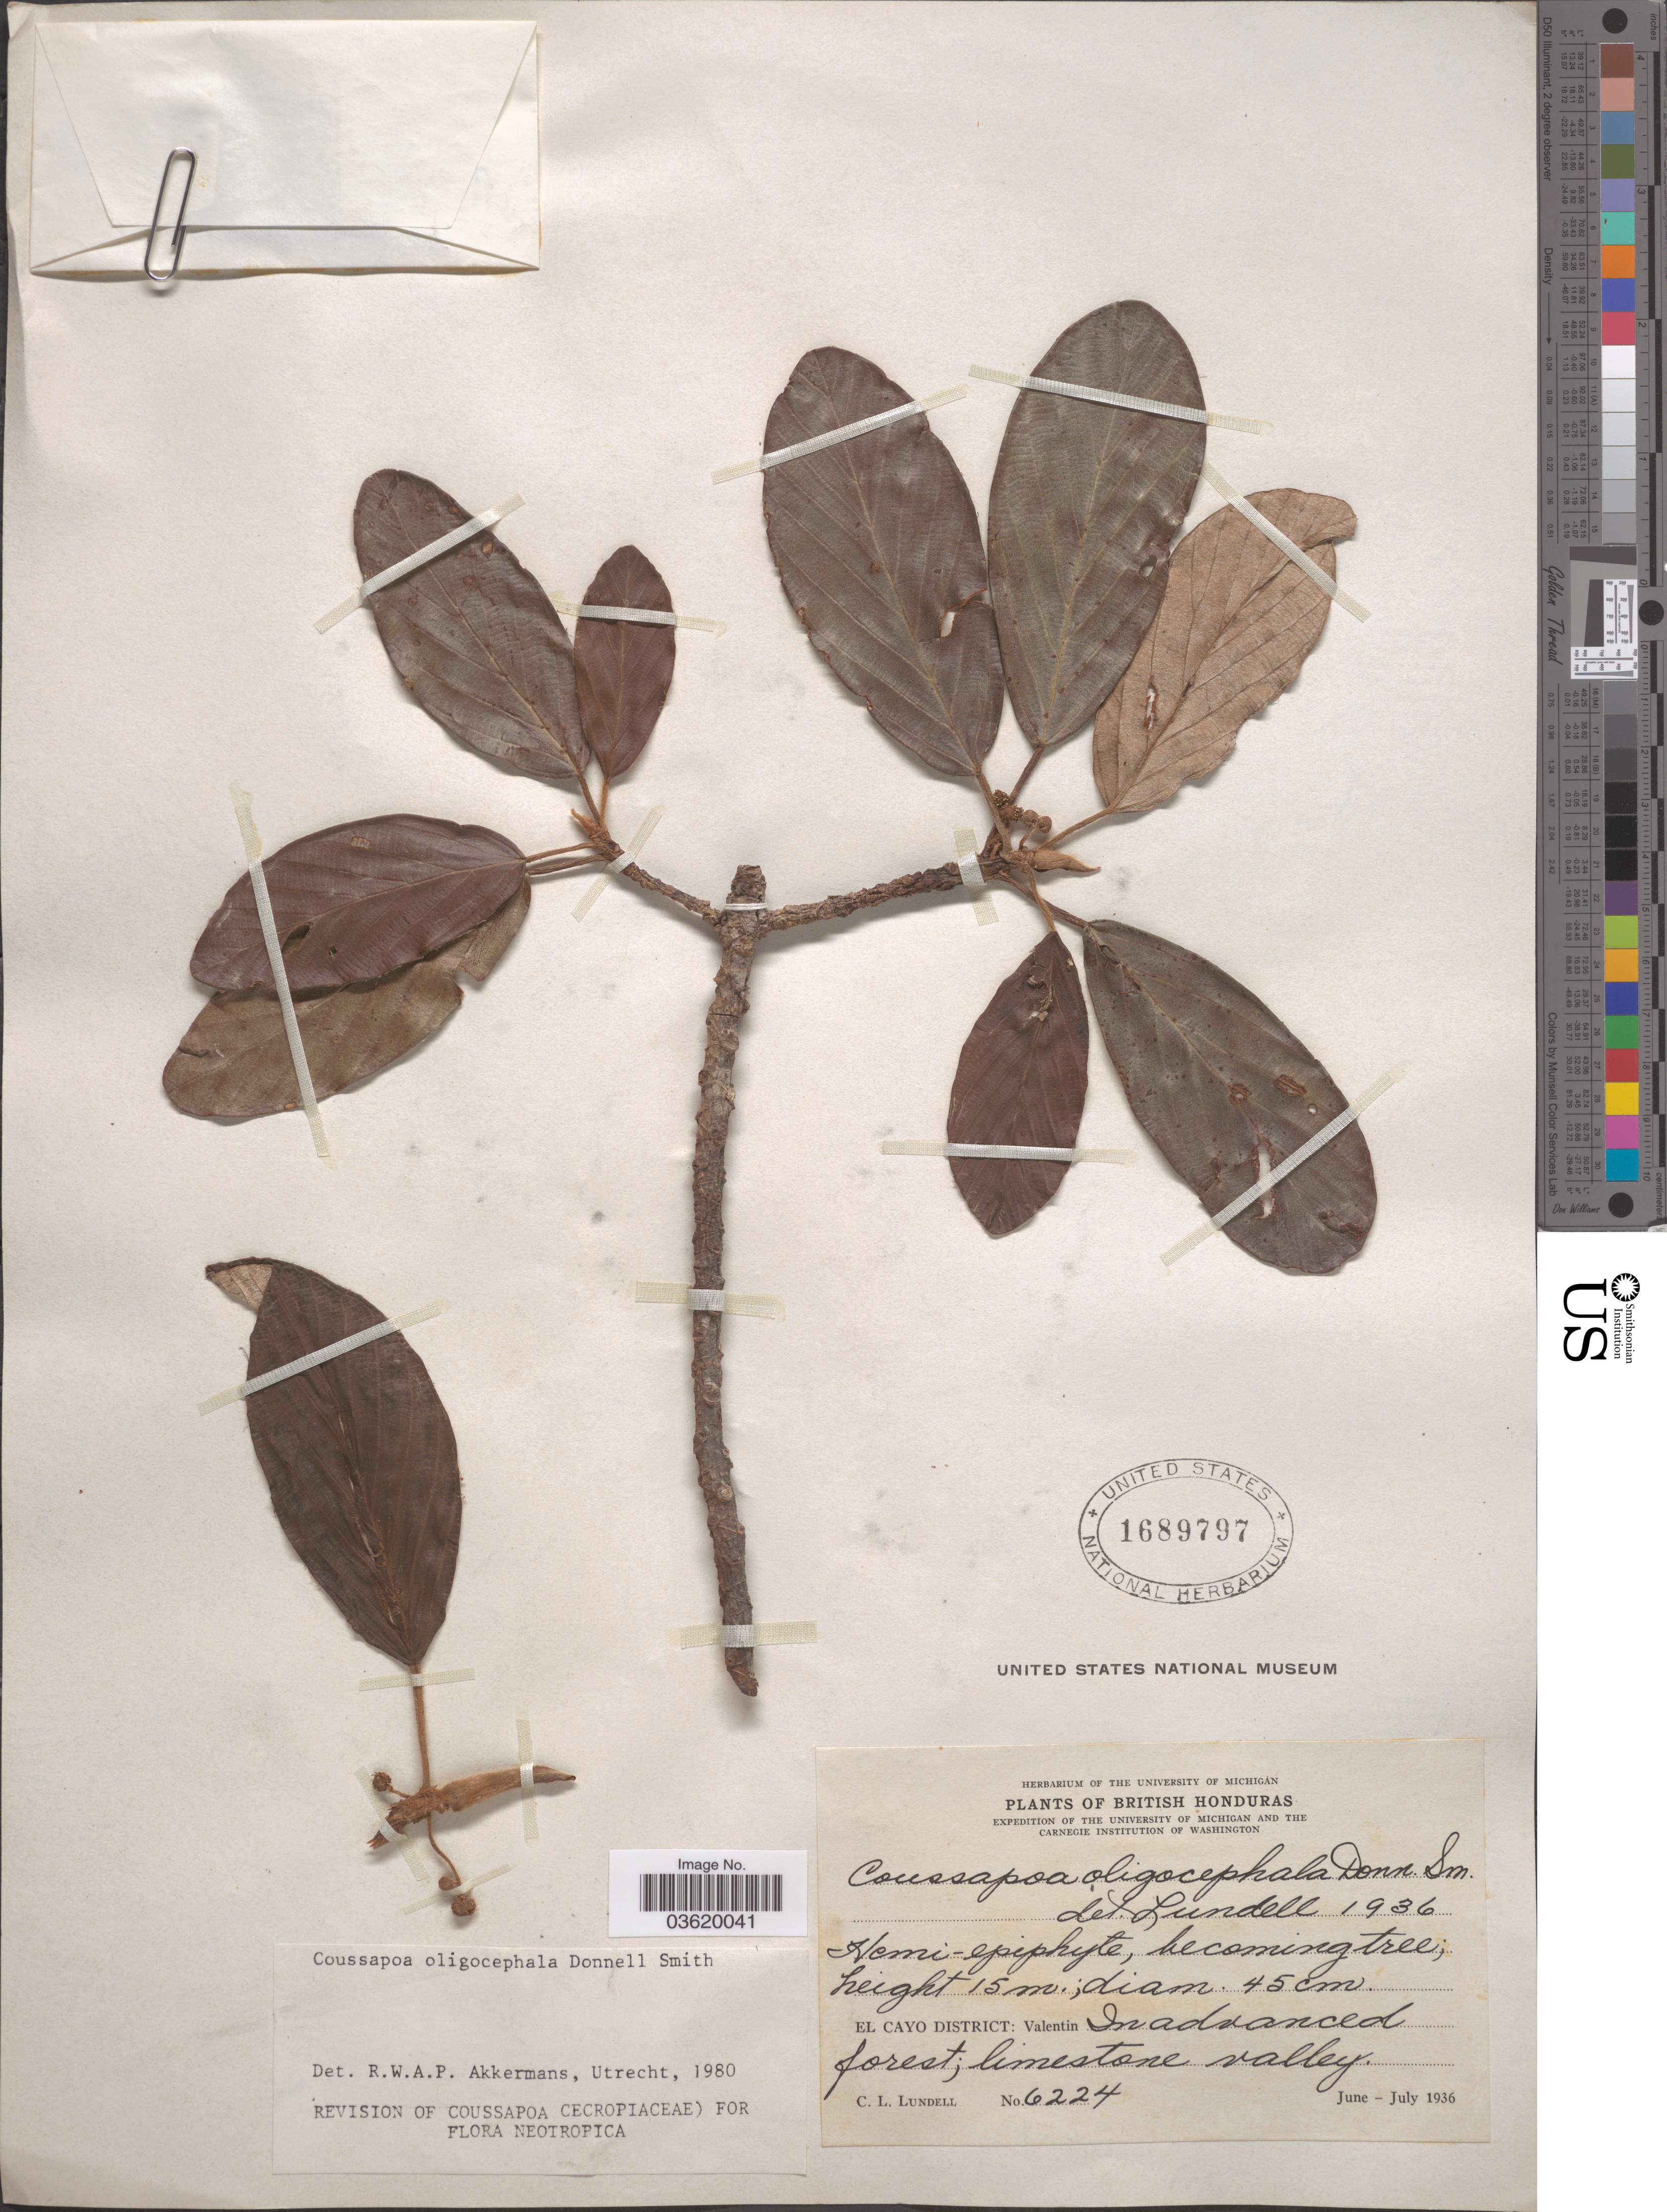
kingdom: Plantae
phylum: Tracheophyta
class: Magnoliopsida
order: Rosales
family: Urticaceae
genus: Coussapoa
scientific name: Coussapoa oligocephala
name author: Donn. Sm.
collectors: C. L. Lundell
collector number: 6224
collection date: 1936-06/1936-07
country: Belize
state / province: Cayo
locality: British Honduras. El Cayo District: Valentin.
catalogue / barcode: US 1689797